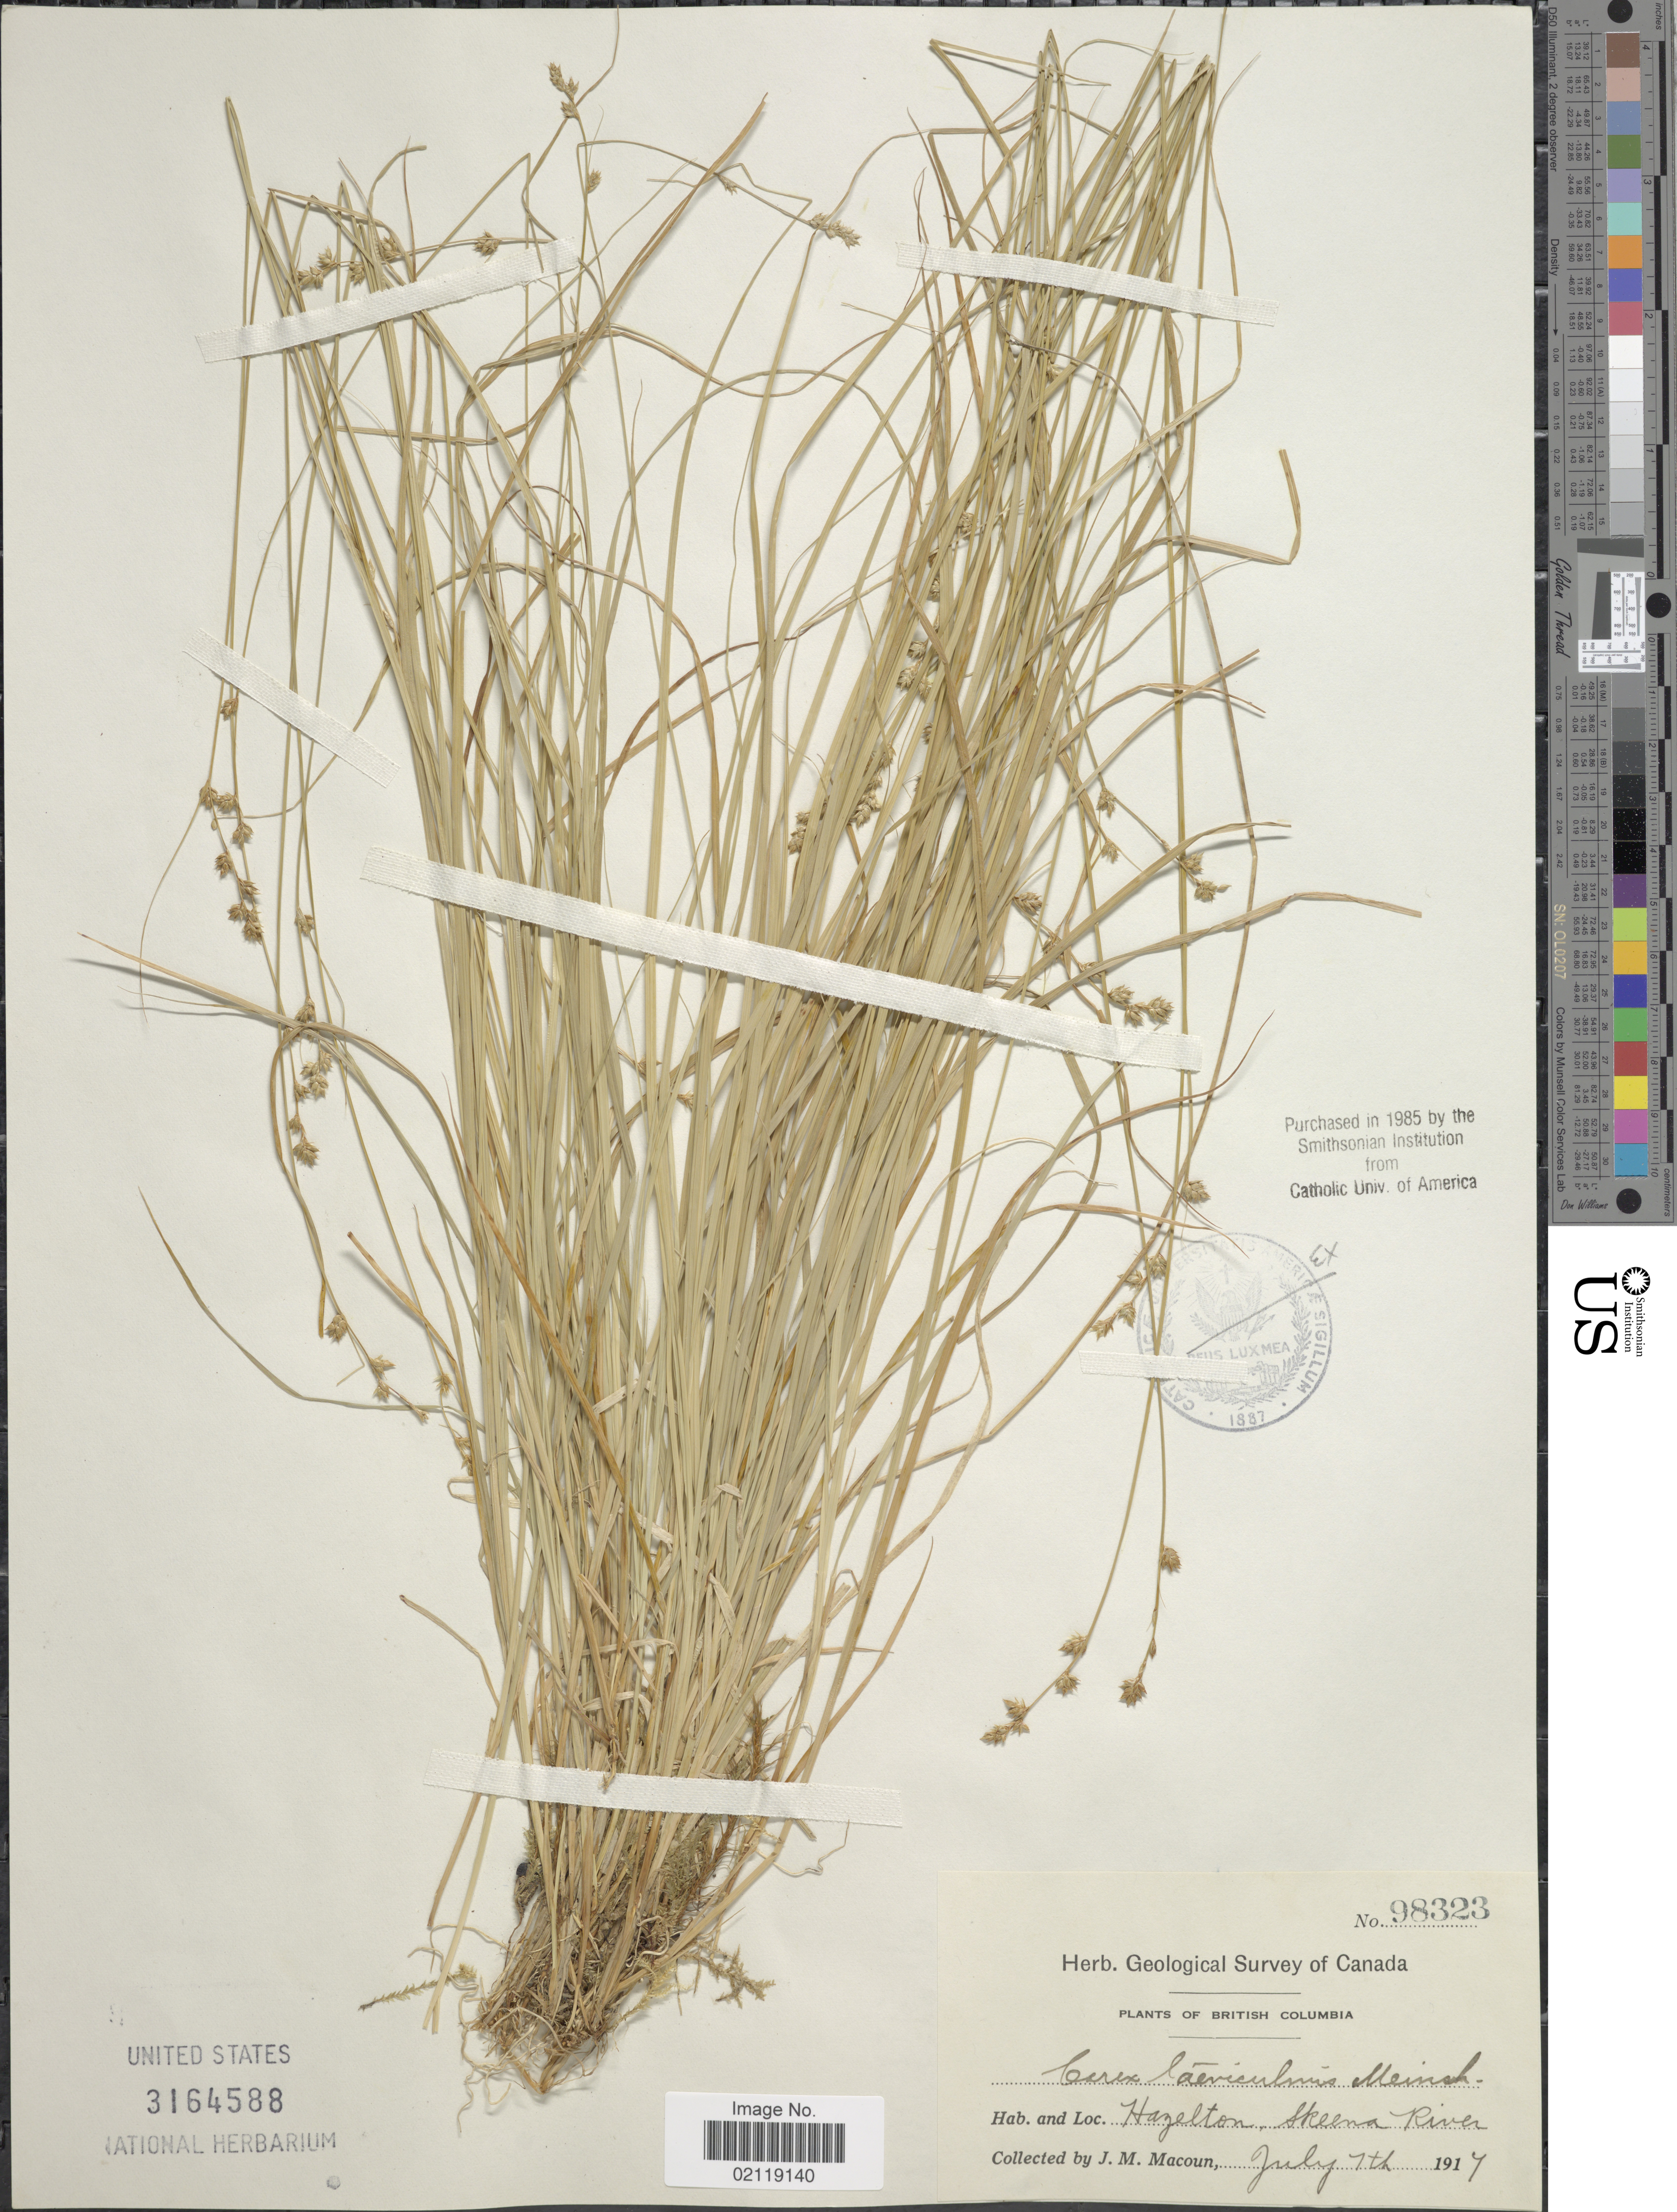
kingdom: Plantae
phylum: Tracheophyta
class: Liliopsida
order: Poales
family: Cyperaceae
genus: Carex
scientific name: Carex laeviculmis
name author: Meinsh.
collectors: J. M. Macoun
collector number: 98323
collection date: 1917-07-07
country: Canada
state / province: British Columbia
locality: Hazelton, Skeena River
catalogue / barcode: US 3164588